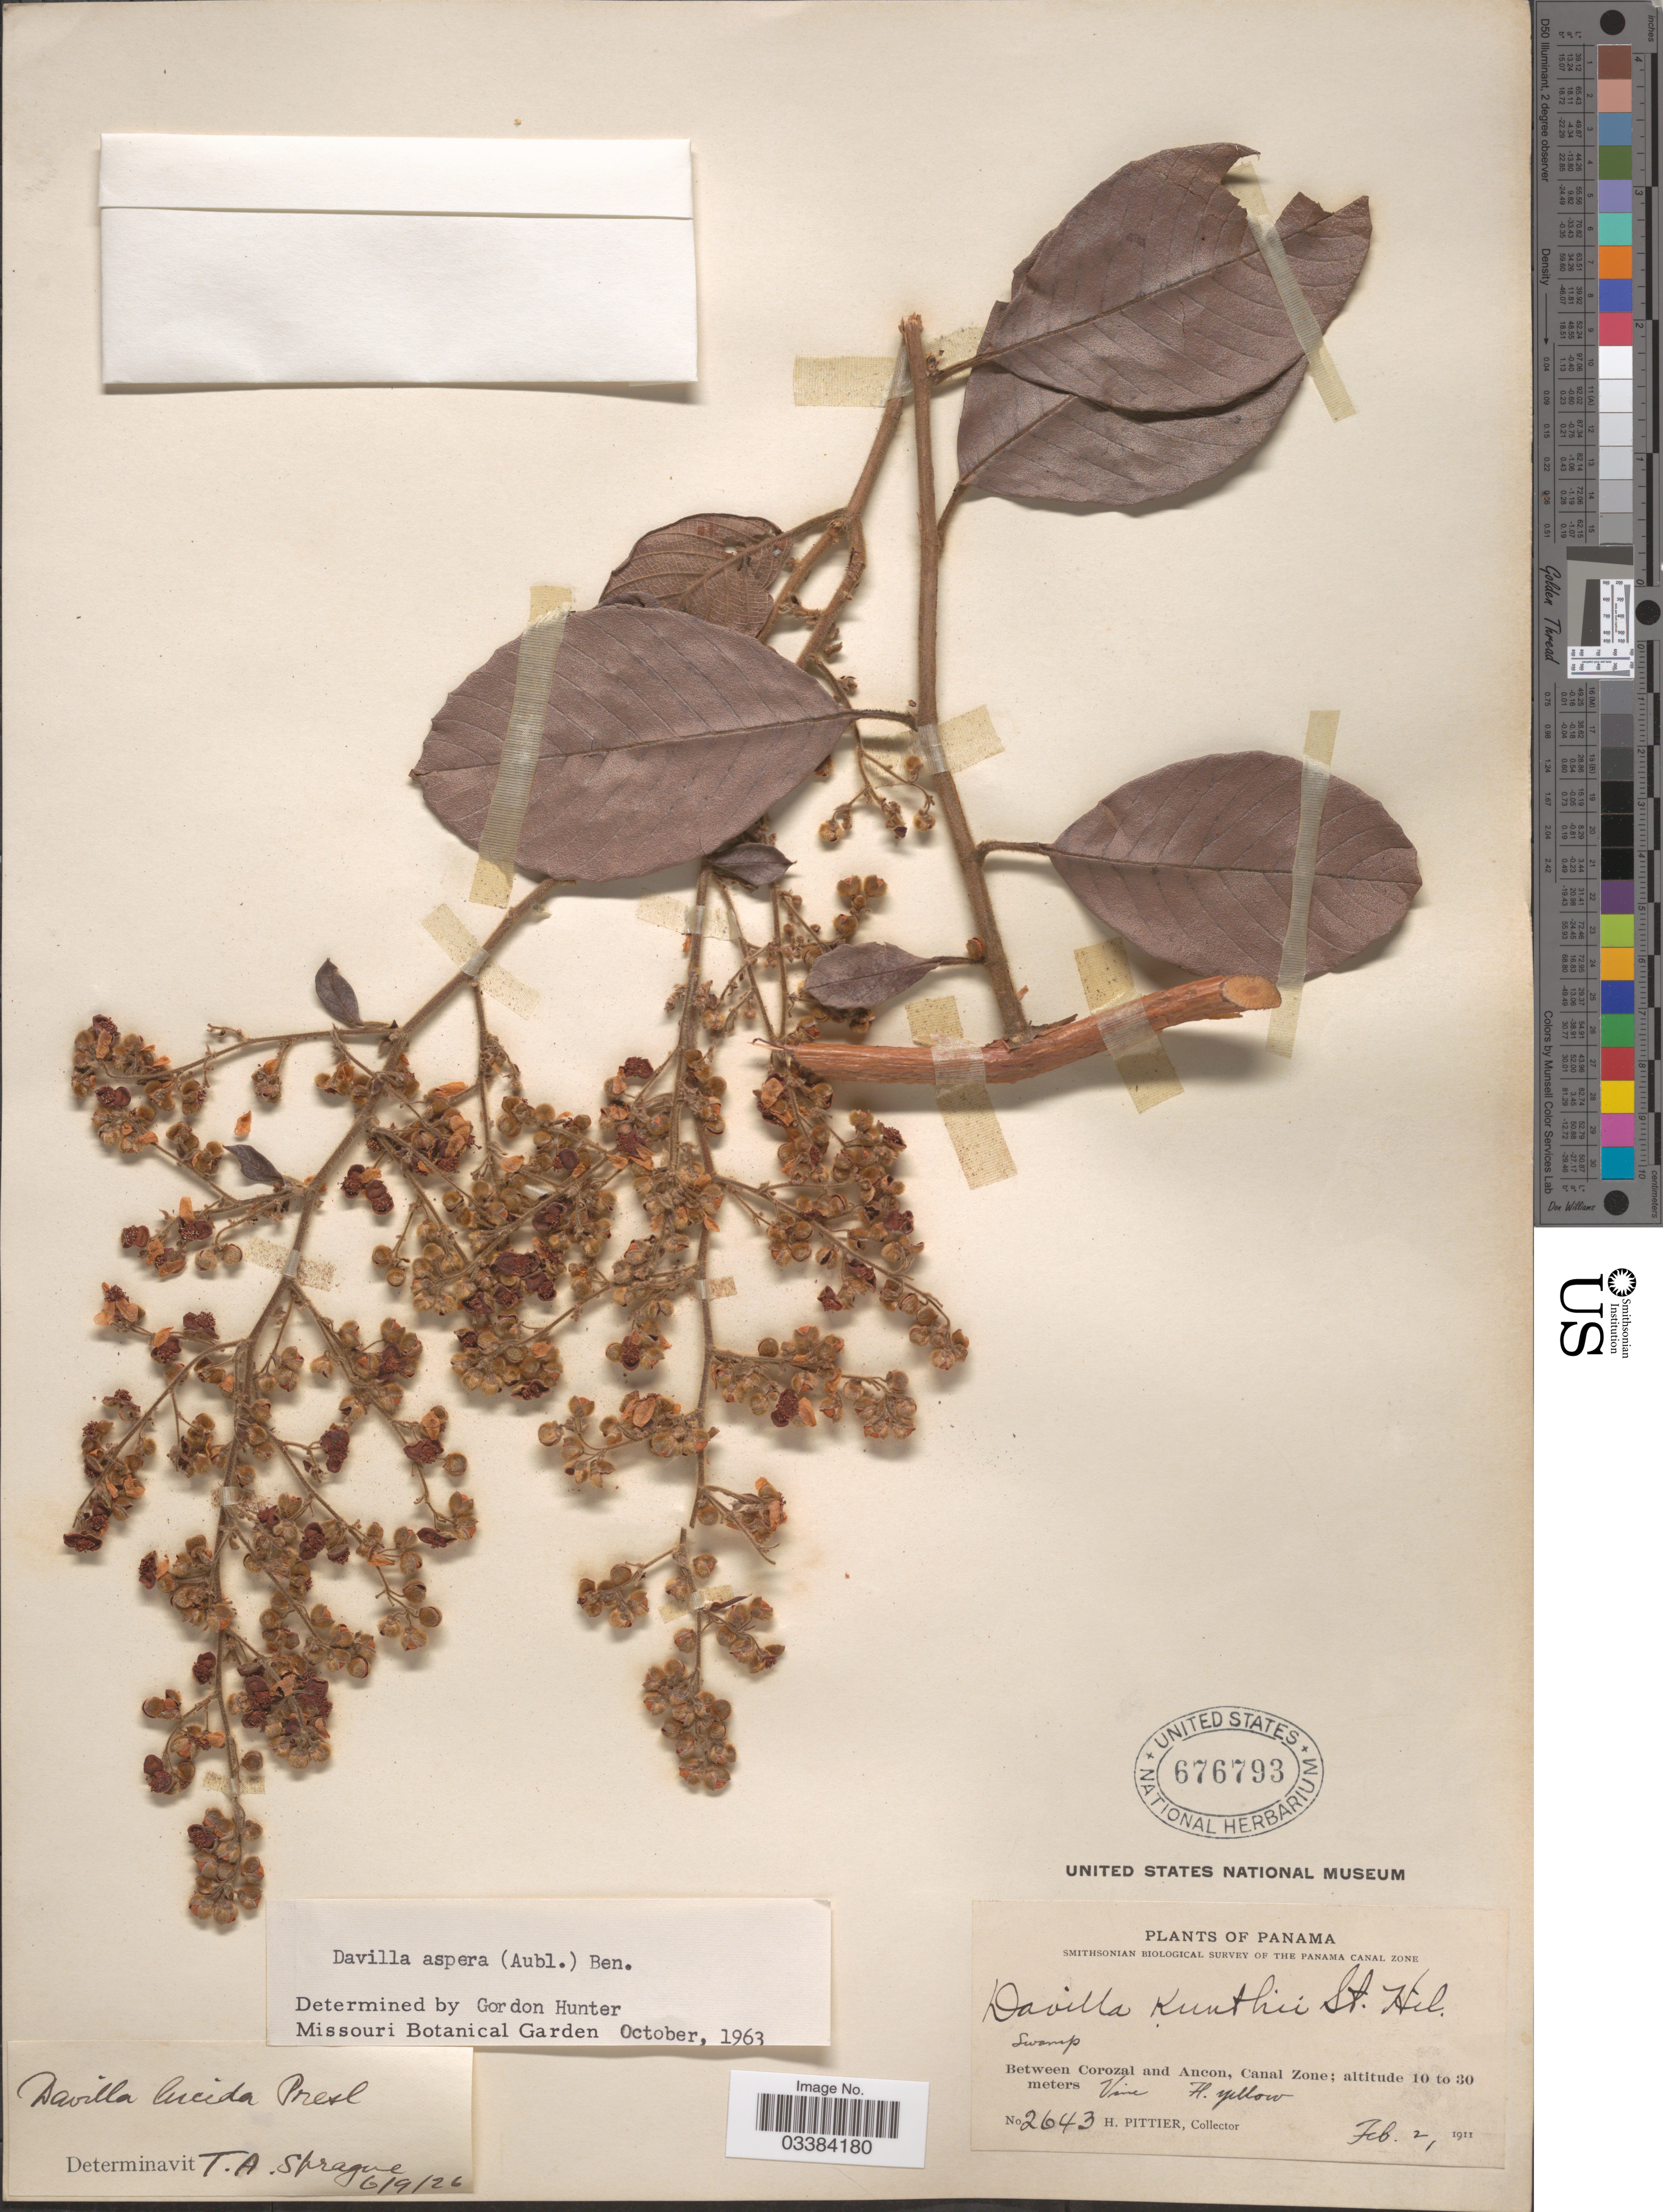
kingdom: Plantae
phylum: Tracheophyta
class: Magnoliopsida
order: Dilleniales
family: Dilleniaceae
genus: Davilla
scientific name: Davilla kunthii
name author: A. St.-Hil.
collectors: H. F. Pittier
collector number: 2643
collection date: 1911-02-02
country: Panama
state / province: Colón / Panamá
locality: Between Corozal and Ancon, Canal Zone.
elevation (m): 10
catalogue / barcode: US 676793